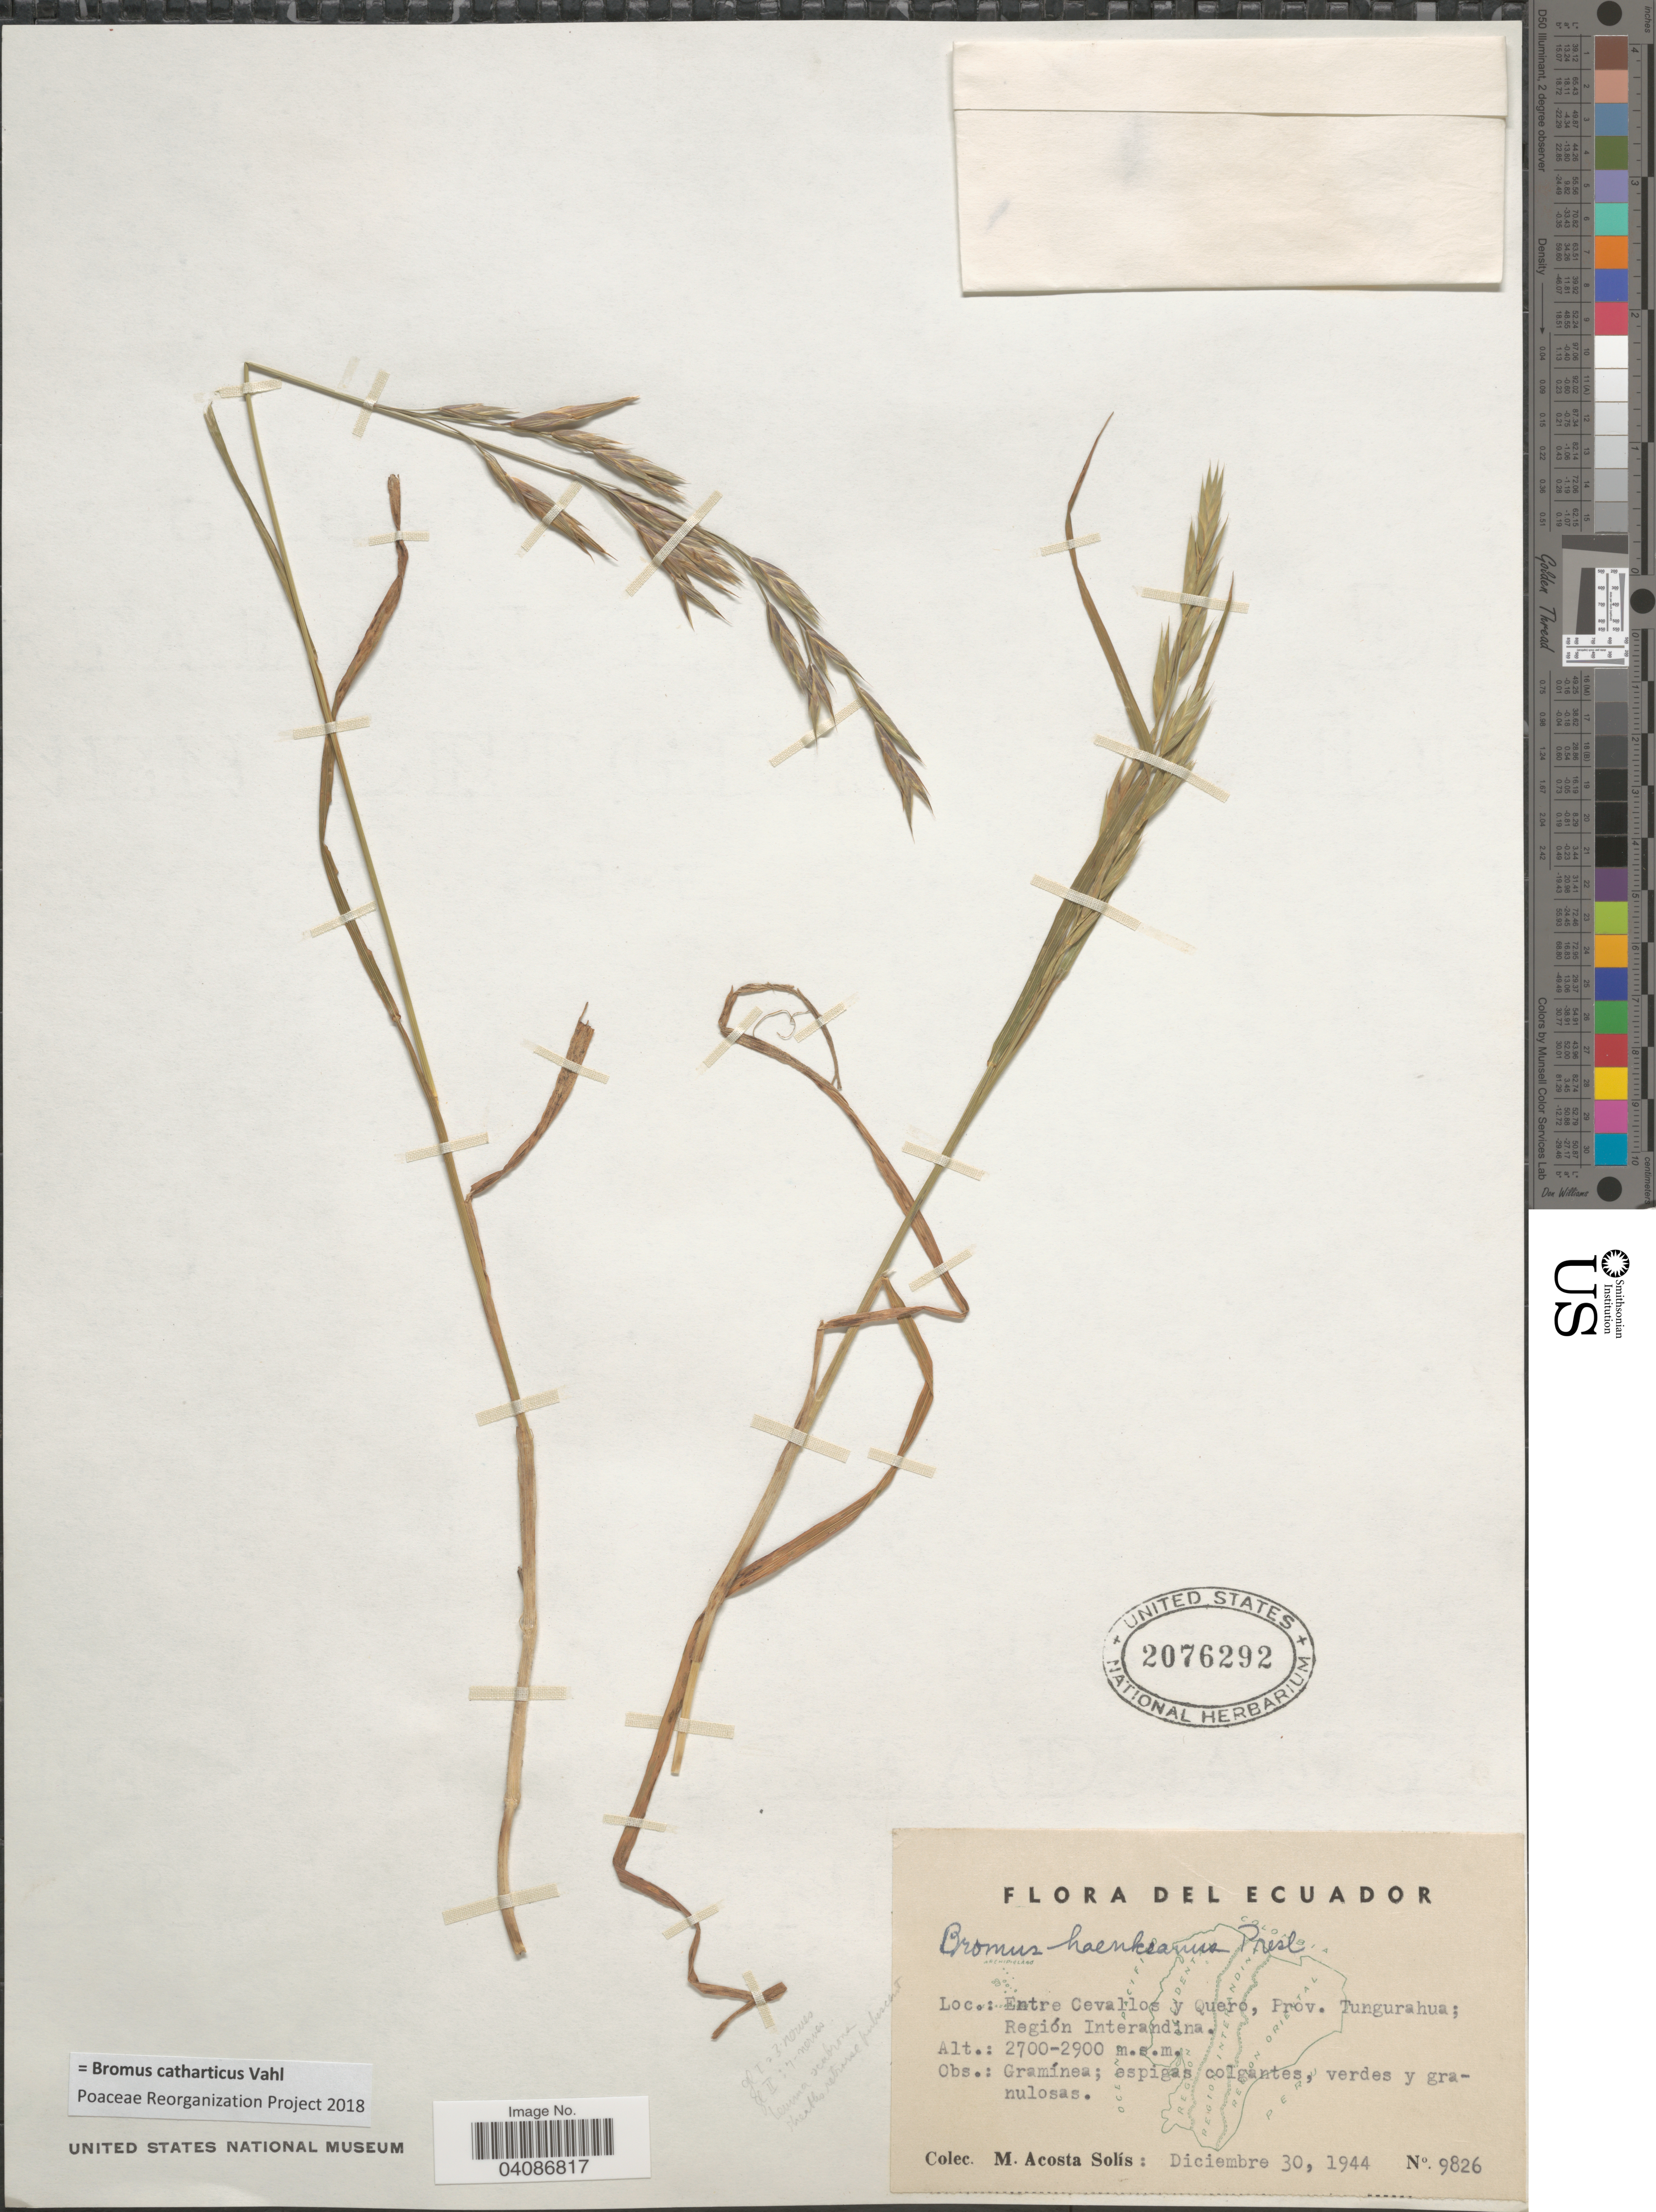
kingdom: Plantae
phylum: Tracheophyta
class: Liliopsida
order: Poales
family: Poaceae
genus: Bromus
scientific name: Bromus catharticus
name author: Vahl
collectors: M. Acosta Solis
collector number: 9826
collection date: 1944-12-30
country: Ecuador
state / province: Tungurahua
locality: Entre Cevallos y Quero; Región Interandina.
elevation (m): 2700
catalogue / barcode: US 2076292